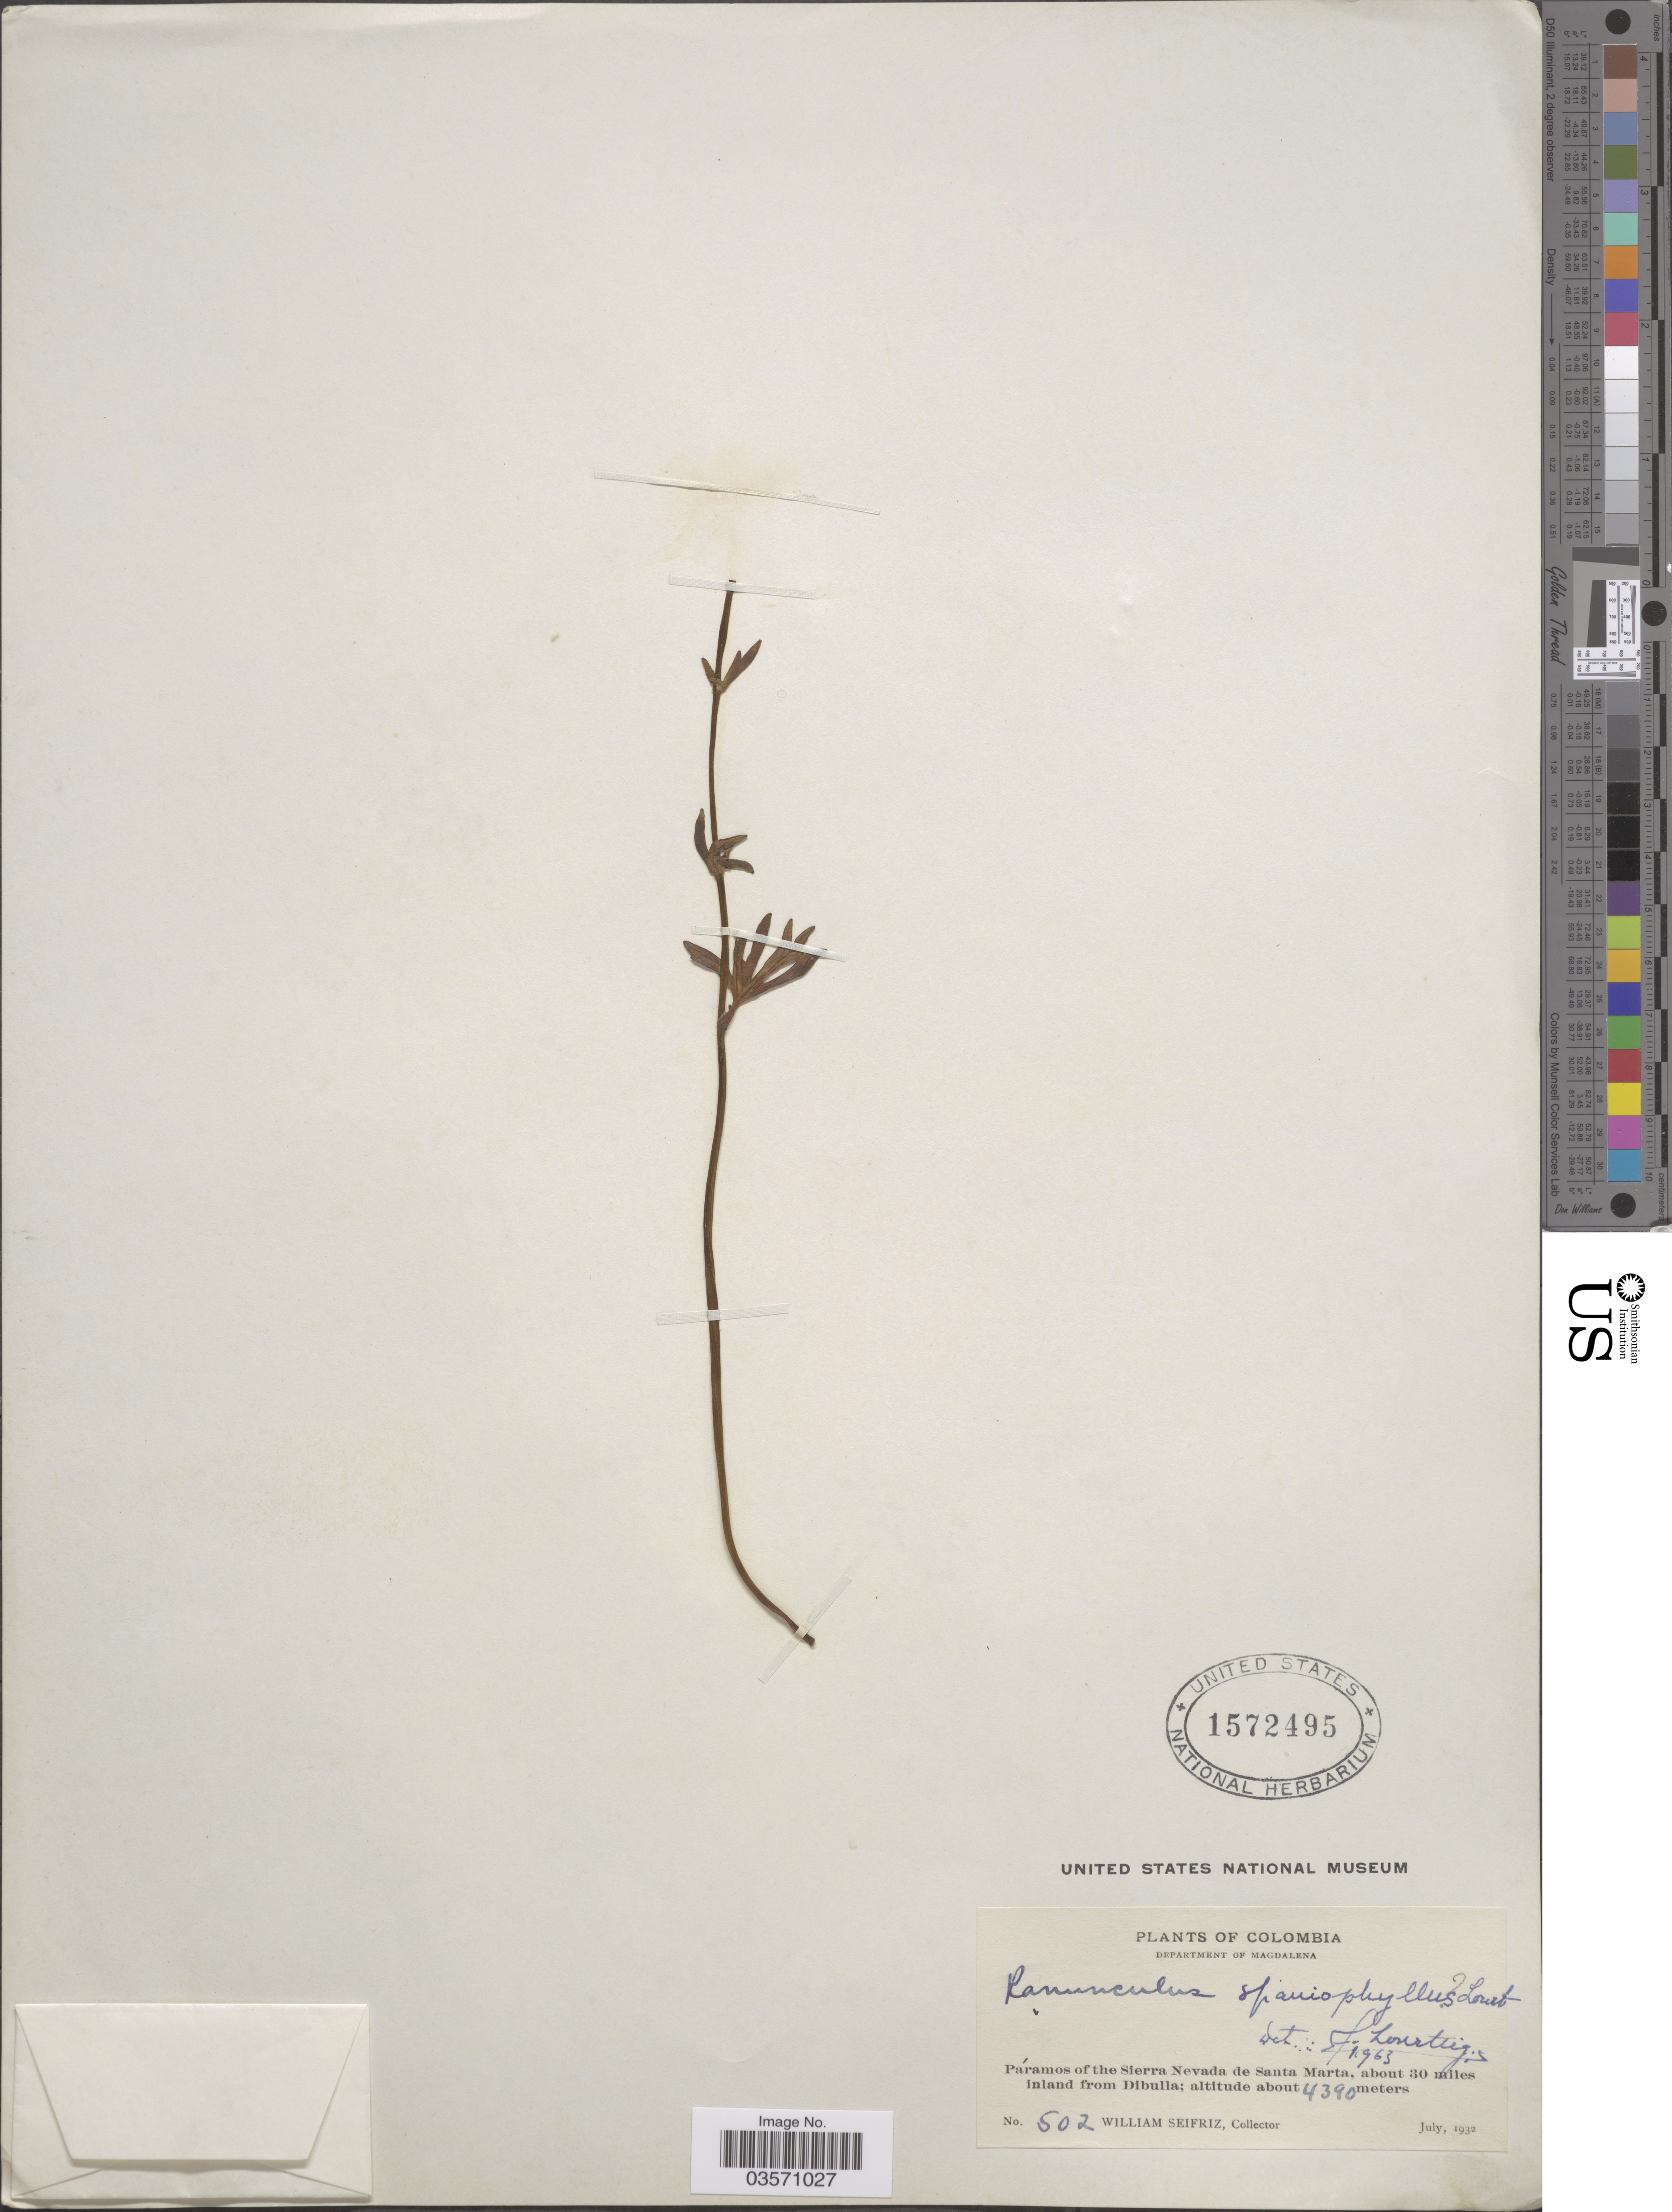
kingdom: Plantae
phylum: Tracheophyta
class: Magnoliopsida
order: Ranunculales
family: Ranunculaceae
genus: Ranunculus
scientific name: Ranunculus spaniophyllus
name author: Lourteig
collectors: W. Seifriz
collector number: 502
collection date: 1932-07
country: Colombia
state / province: Magdalena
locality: Department of Magdalena. Páramos of the Sierra Nevada de Santa Marta, about 30 miles inland from Dibulla.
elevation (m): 4390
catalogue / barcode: US 1572495